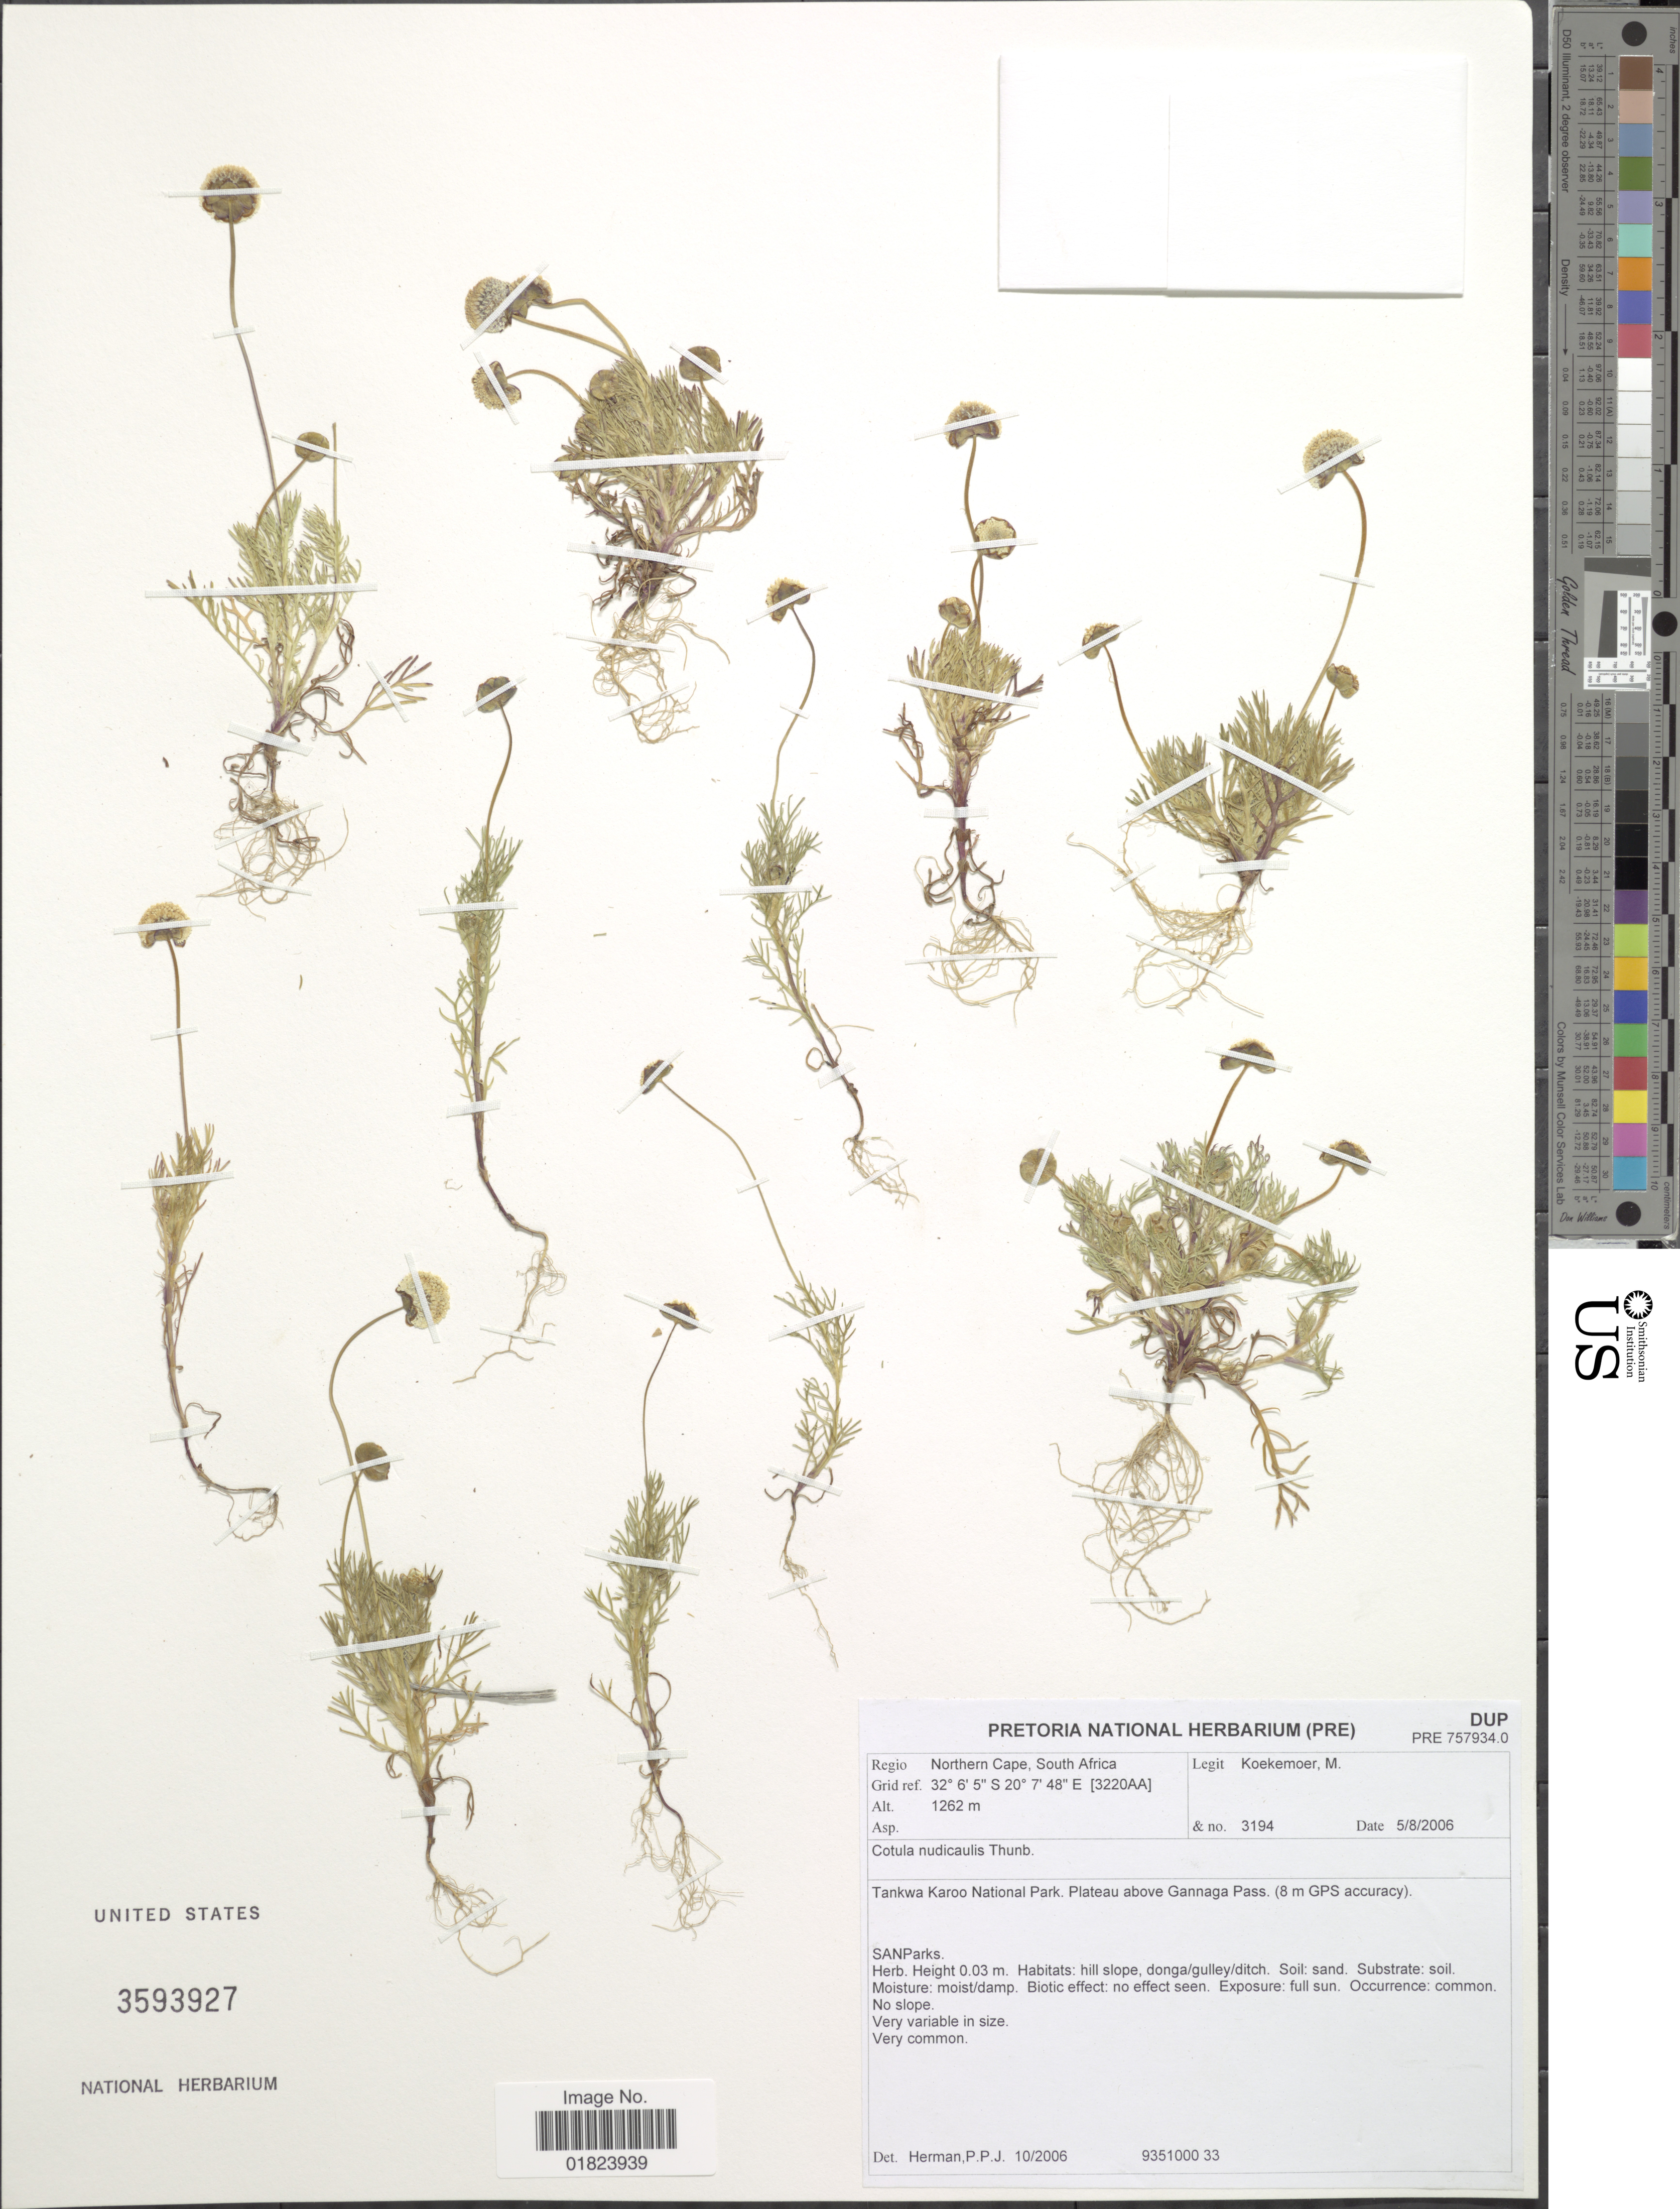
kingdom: Plantae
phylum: Tracheophyta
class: Magnoliopsida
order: Asterales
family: Asteraceae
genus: Cotula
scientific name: Cotula nudicaulis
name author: Thunb.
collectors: M. Koekemoer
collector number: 3194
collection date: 2006-08-05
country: South Africa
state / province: Northern Cape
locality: Tankwa Karoo National Park, Plateau above Gannaga Pass.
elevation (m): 1262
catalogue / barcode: US 3593927